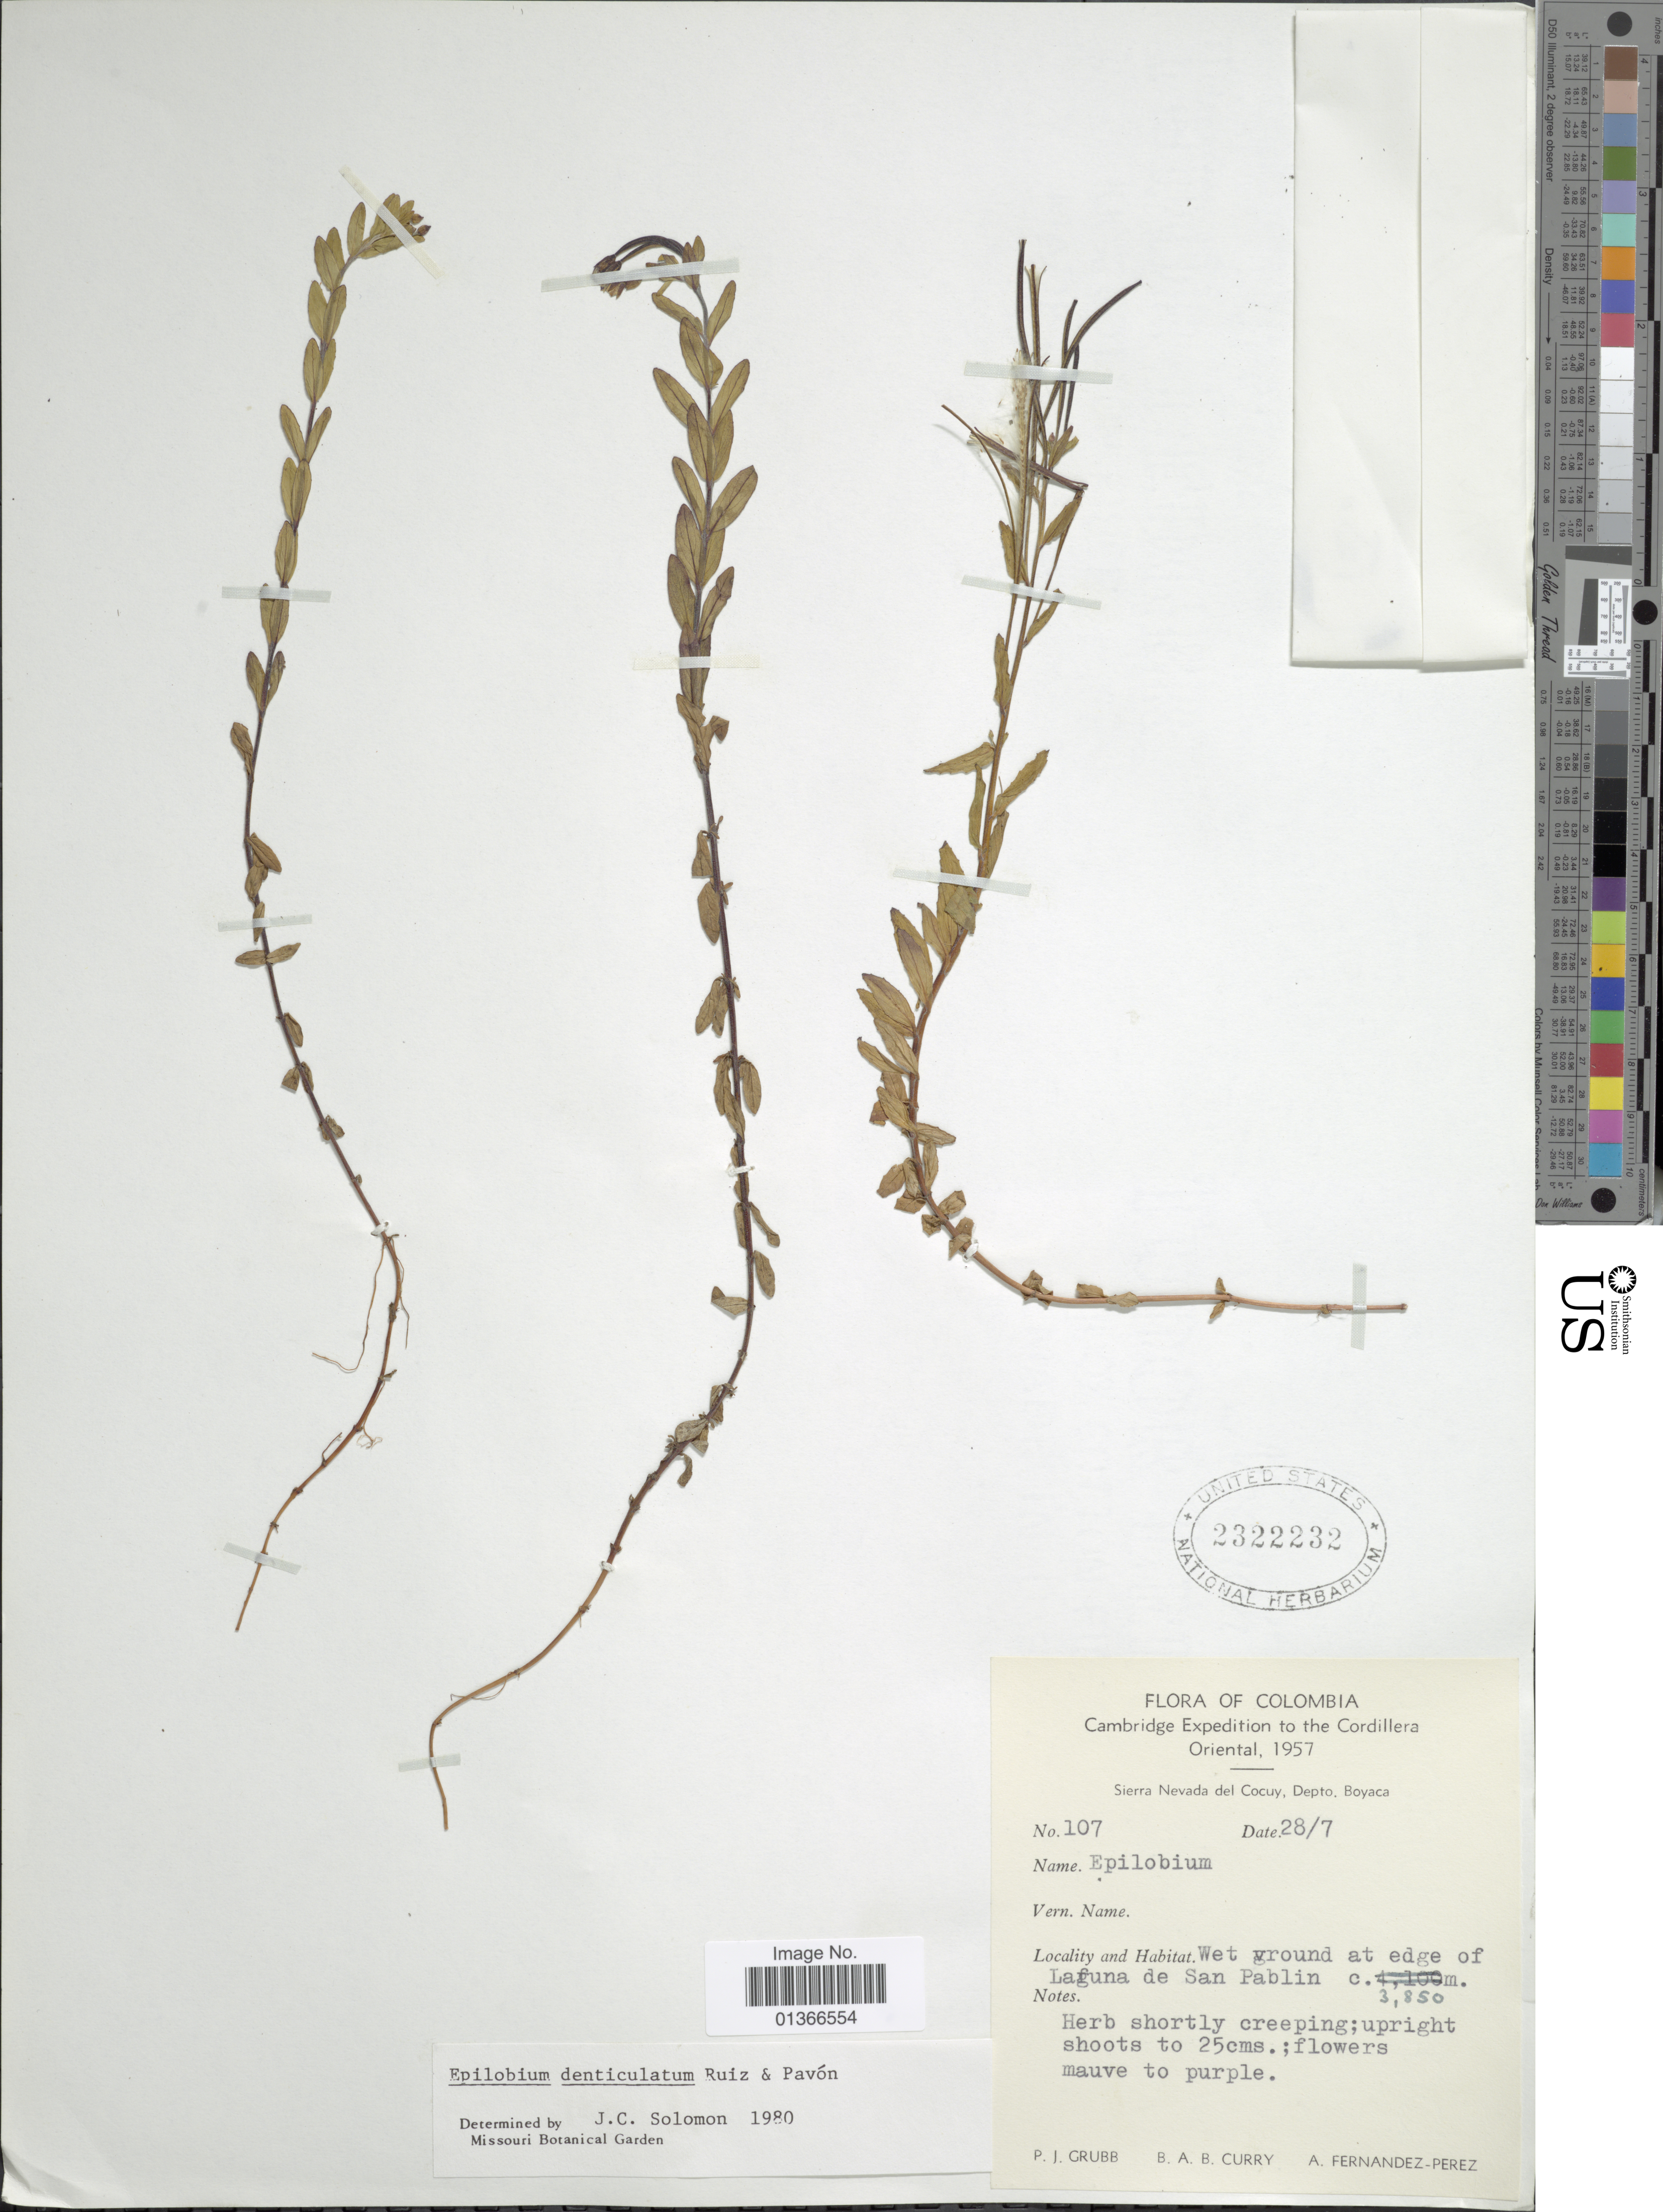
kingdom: Plantae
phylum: Tracheophyta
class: Magnoliopsida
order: Myrtales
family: Onagraceae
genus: Epilobium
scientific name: Epilobium denticulatum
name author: Ruiz & Pav.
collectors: P. J. Grubb, B. A. B. Curry & A. Fernández-Pérez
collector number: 107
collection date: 1957-07-28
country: Colombia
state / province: Boyacá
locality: Sierra Nevada del Cocuy, edge of Laguna de San Pablin.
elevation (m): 3850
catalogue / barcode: US 2322232